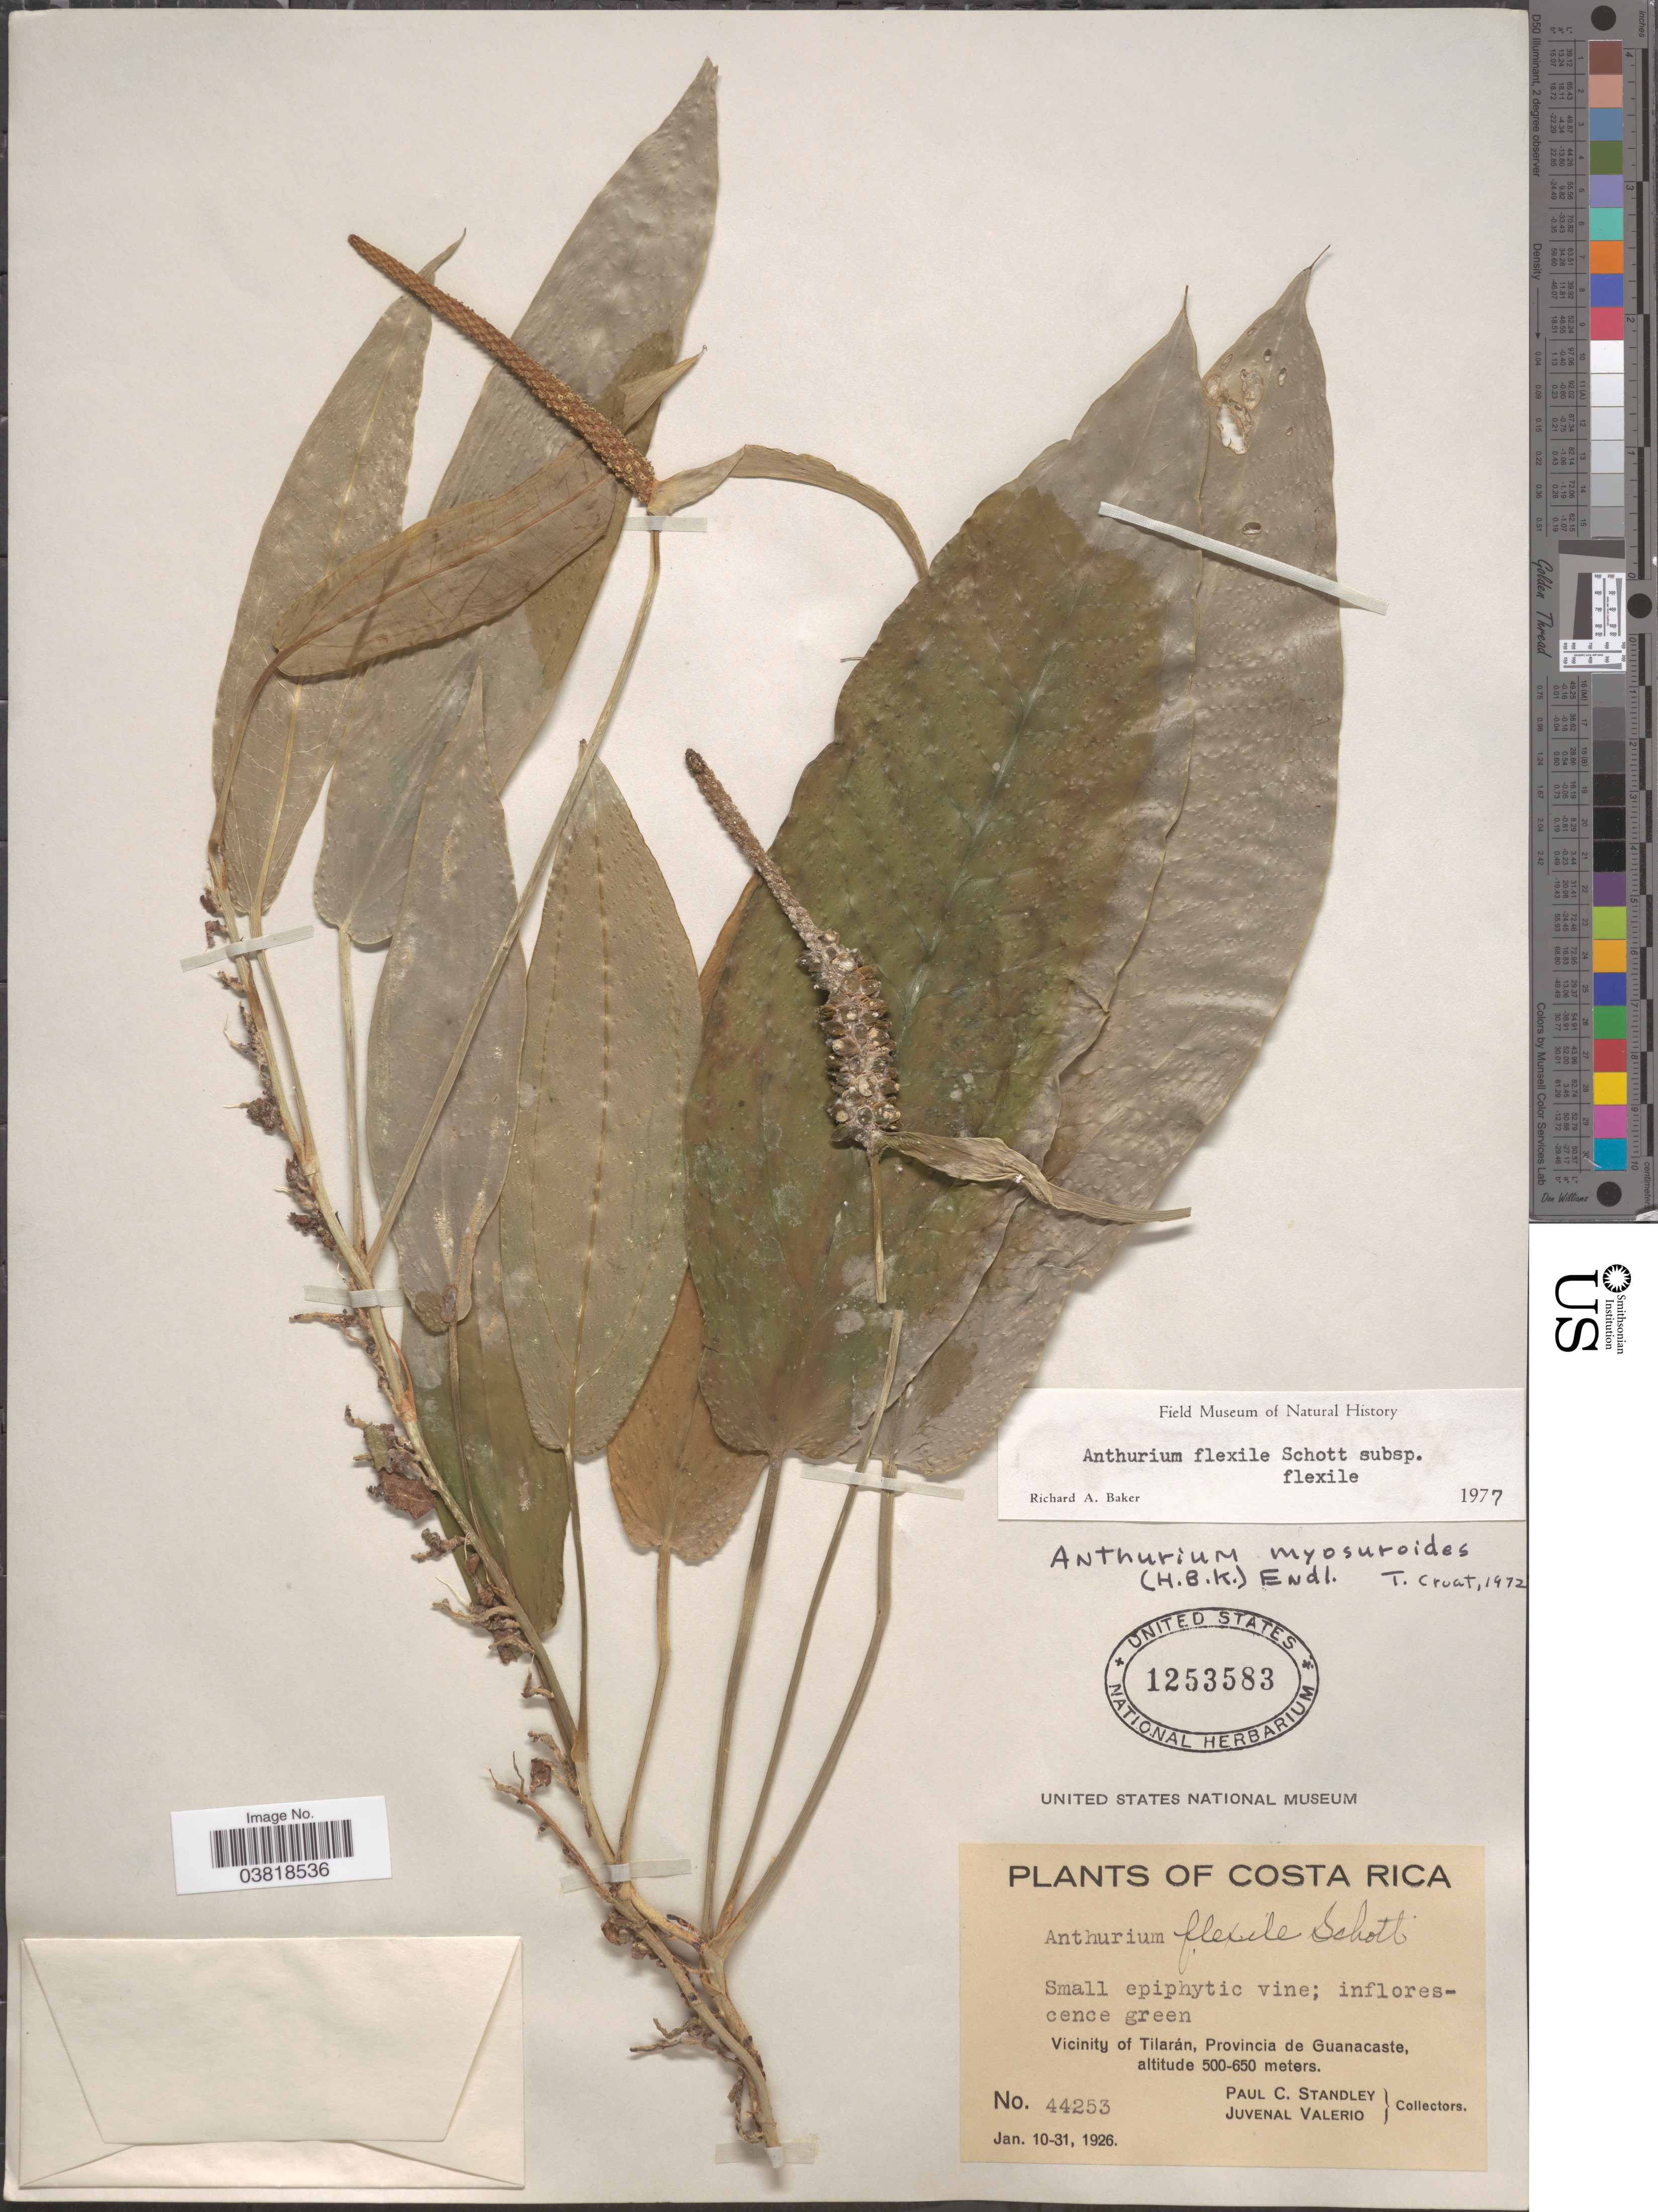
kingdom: Plantae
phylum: Tracheophyta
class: Liliopsida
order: Alismatales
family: Araceae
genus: Anthurium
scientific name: Anthurium flexile subsp. flexile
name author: Schott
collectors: P. C. Standley & J. Valerio R.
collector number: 44253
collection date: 1926-01-10/1926-01-31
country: Costa Rica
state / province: Guanacaste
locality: Vicinity of Tilarán.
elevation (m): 500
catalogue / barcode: US 1253583